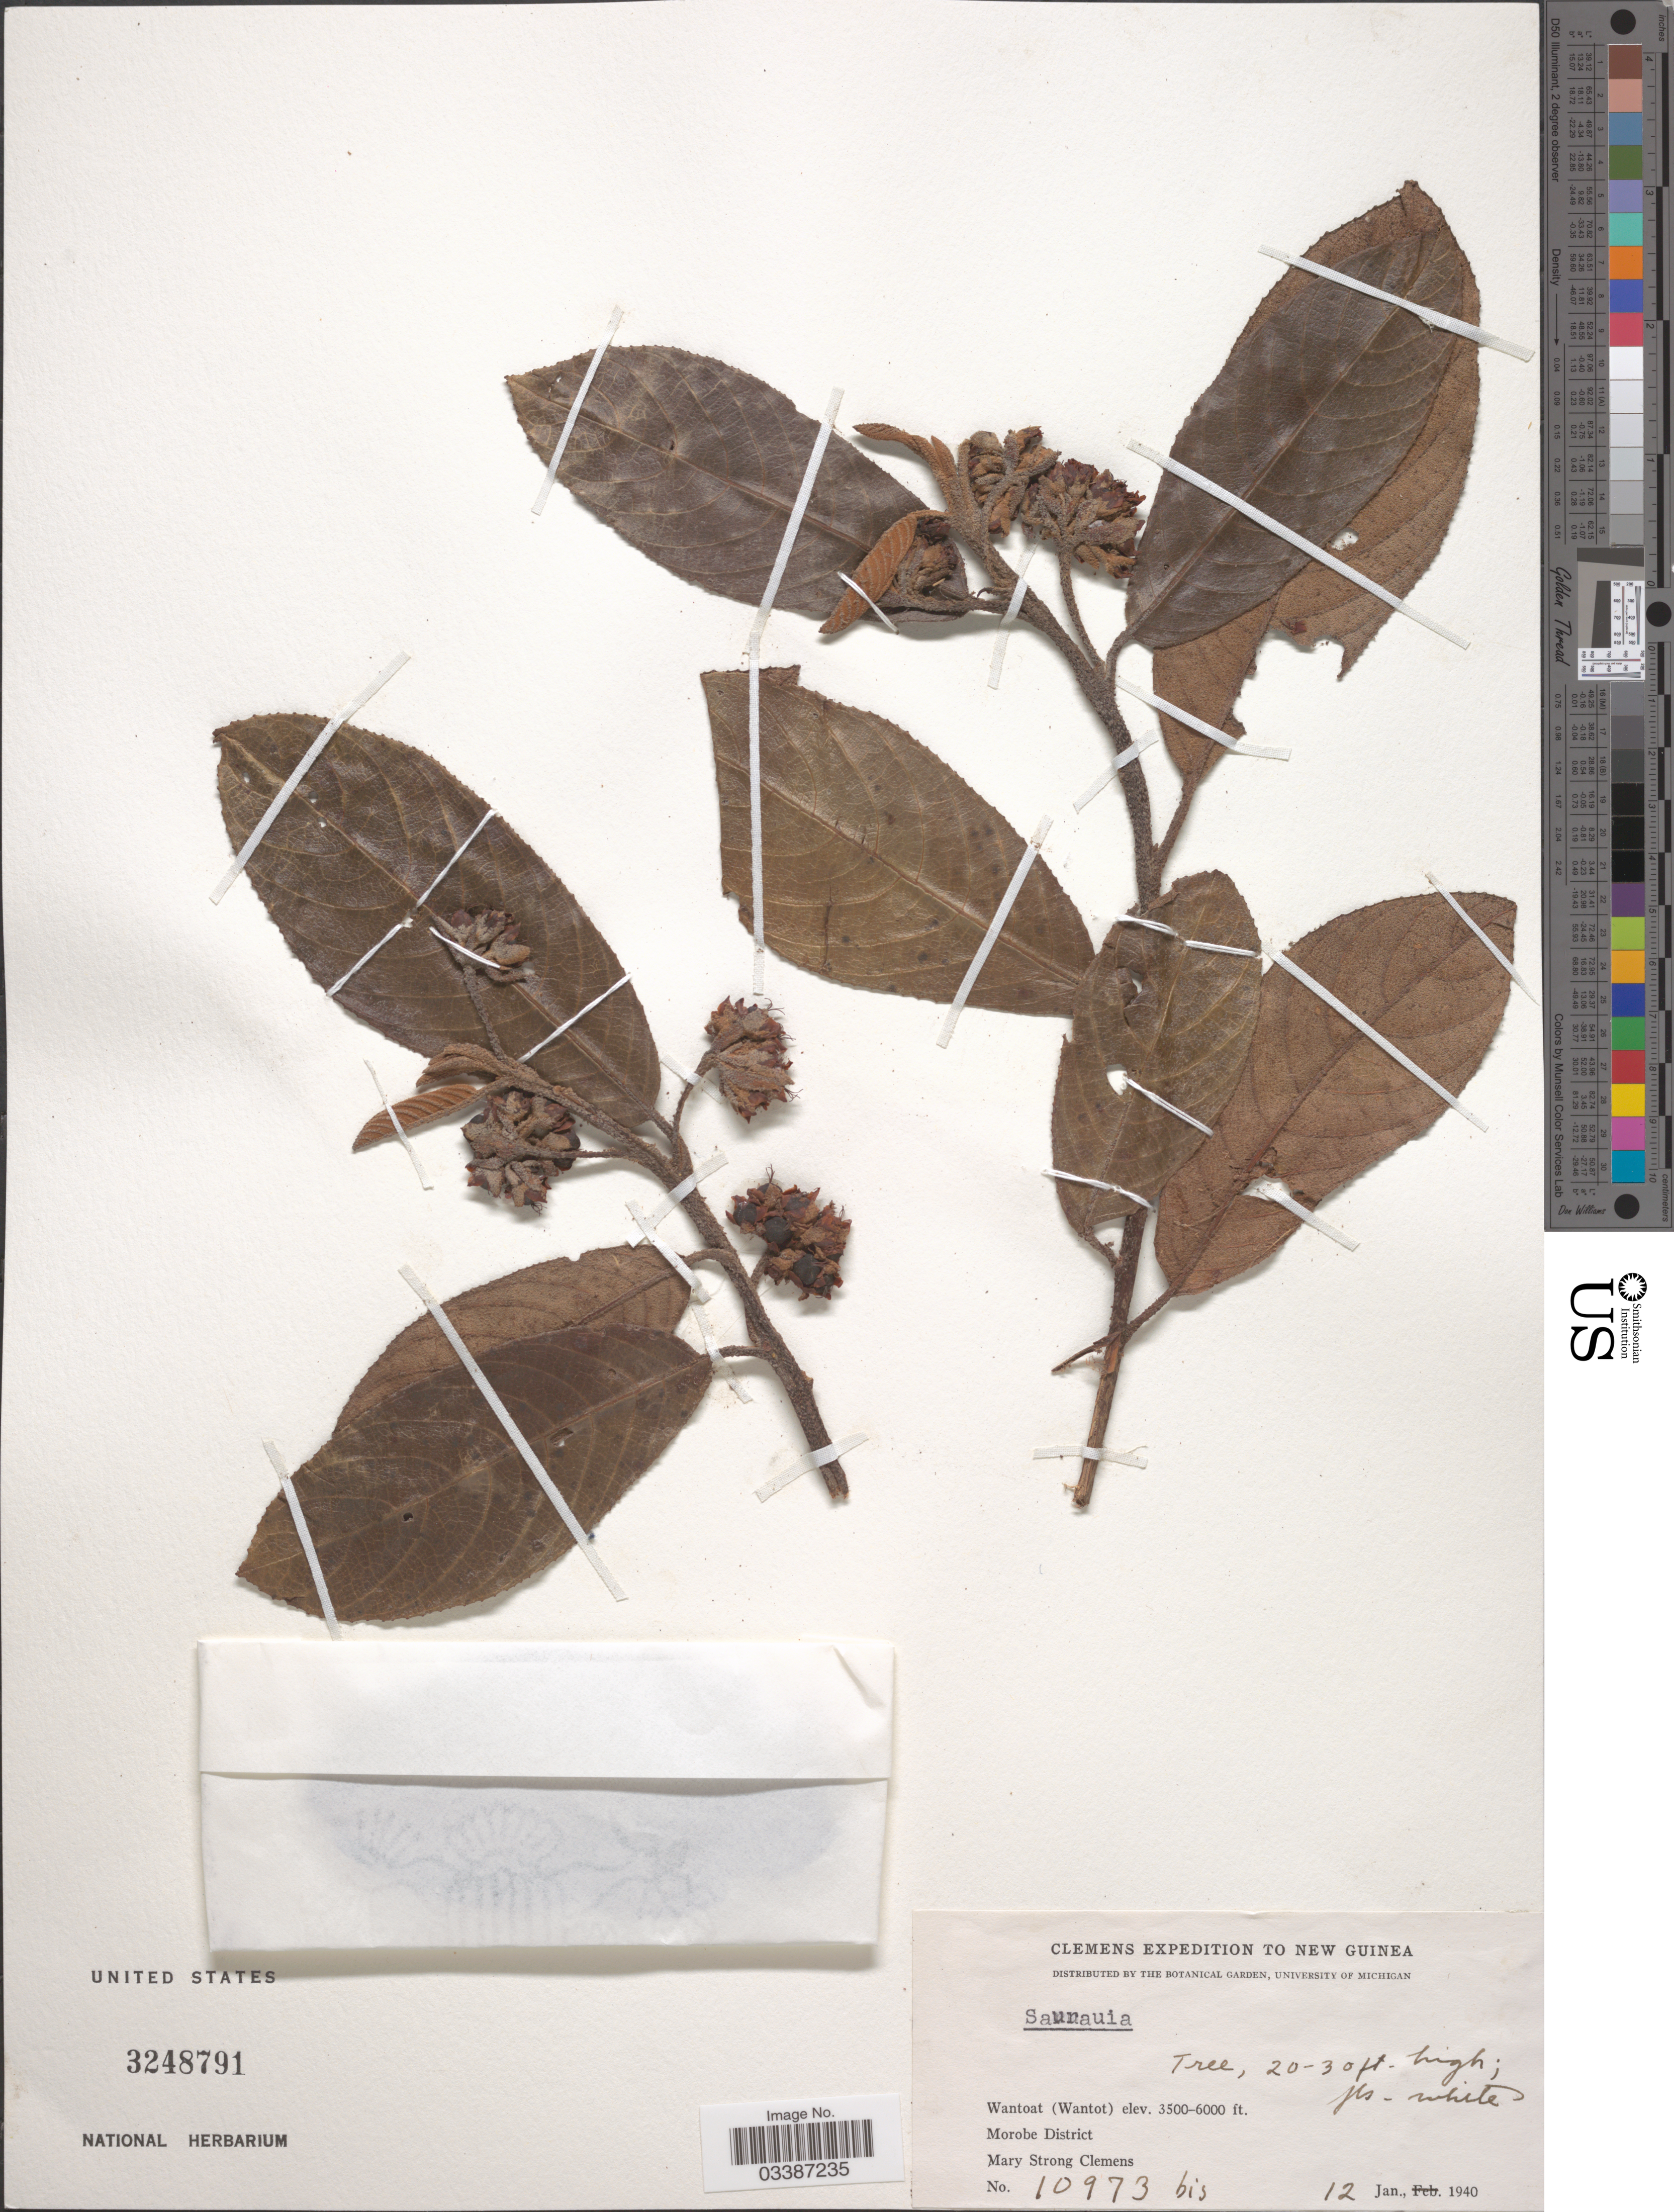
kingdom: Plantae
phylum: Tracheophyta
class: Magnoliopsida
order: Ericales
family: Actinidiaceae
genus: Saurauia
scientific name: Saurauia sp.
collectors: M. S. Clemens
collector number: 10973 bis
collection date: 1940-01-12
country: Papua New Guinea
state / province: Morobe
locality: New Guinea. Wantoat (Wantot). Morobe District.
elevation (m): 1067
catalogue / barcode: US 3248791